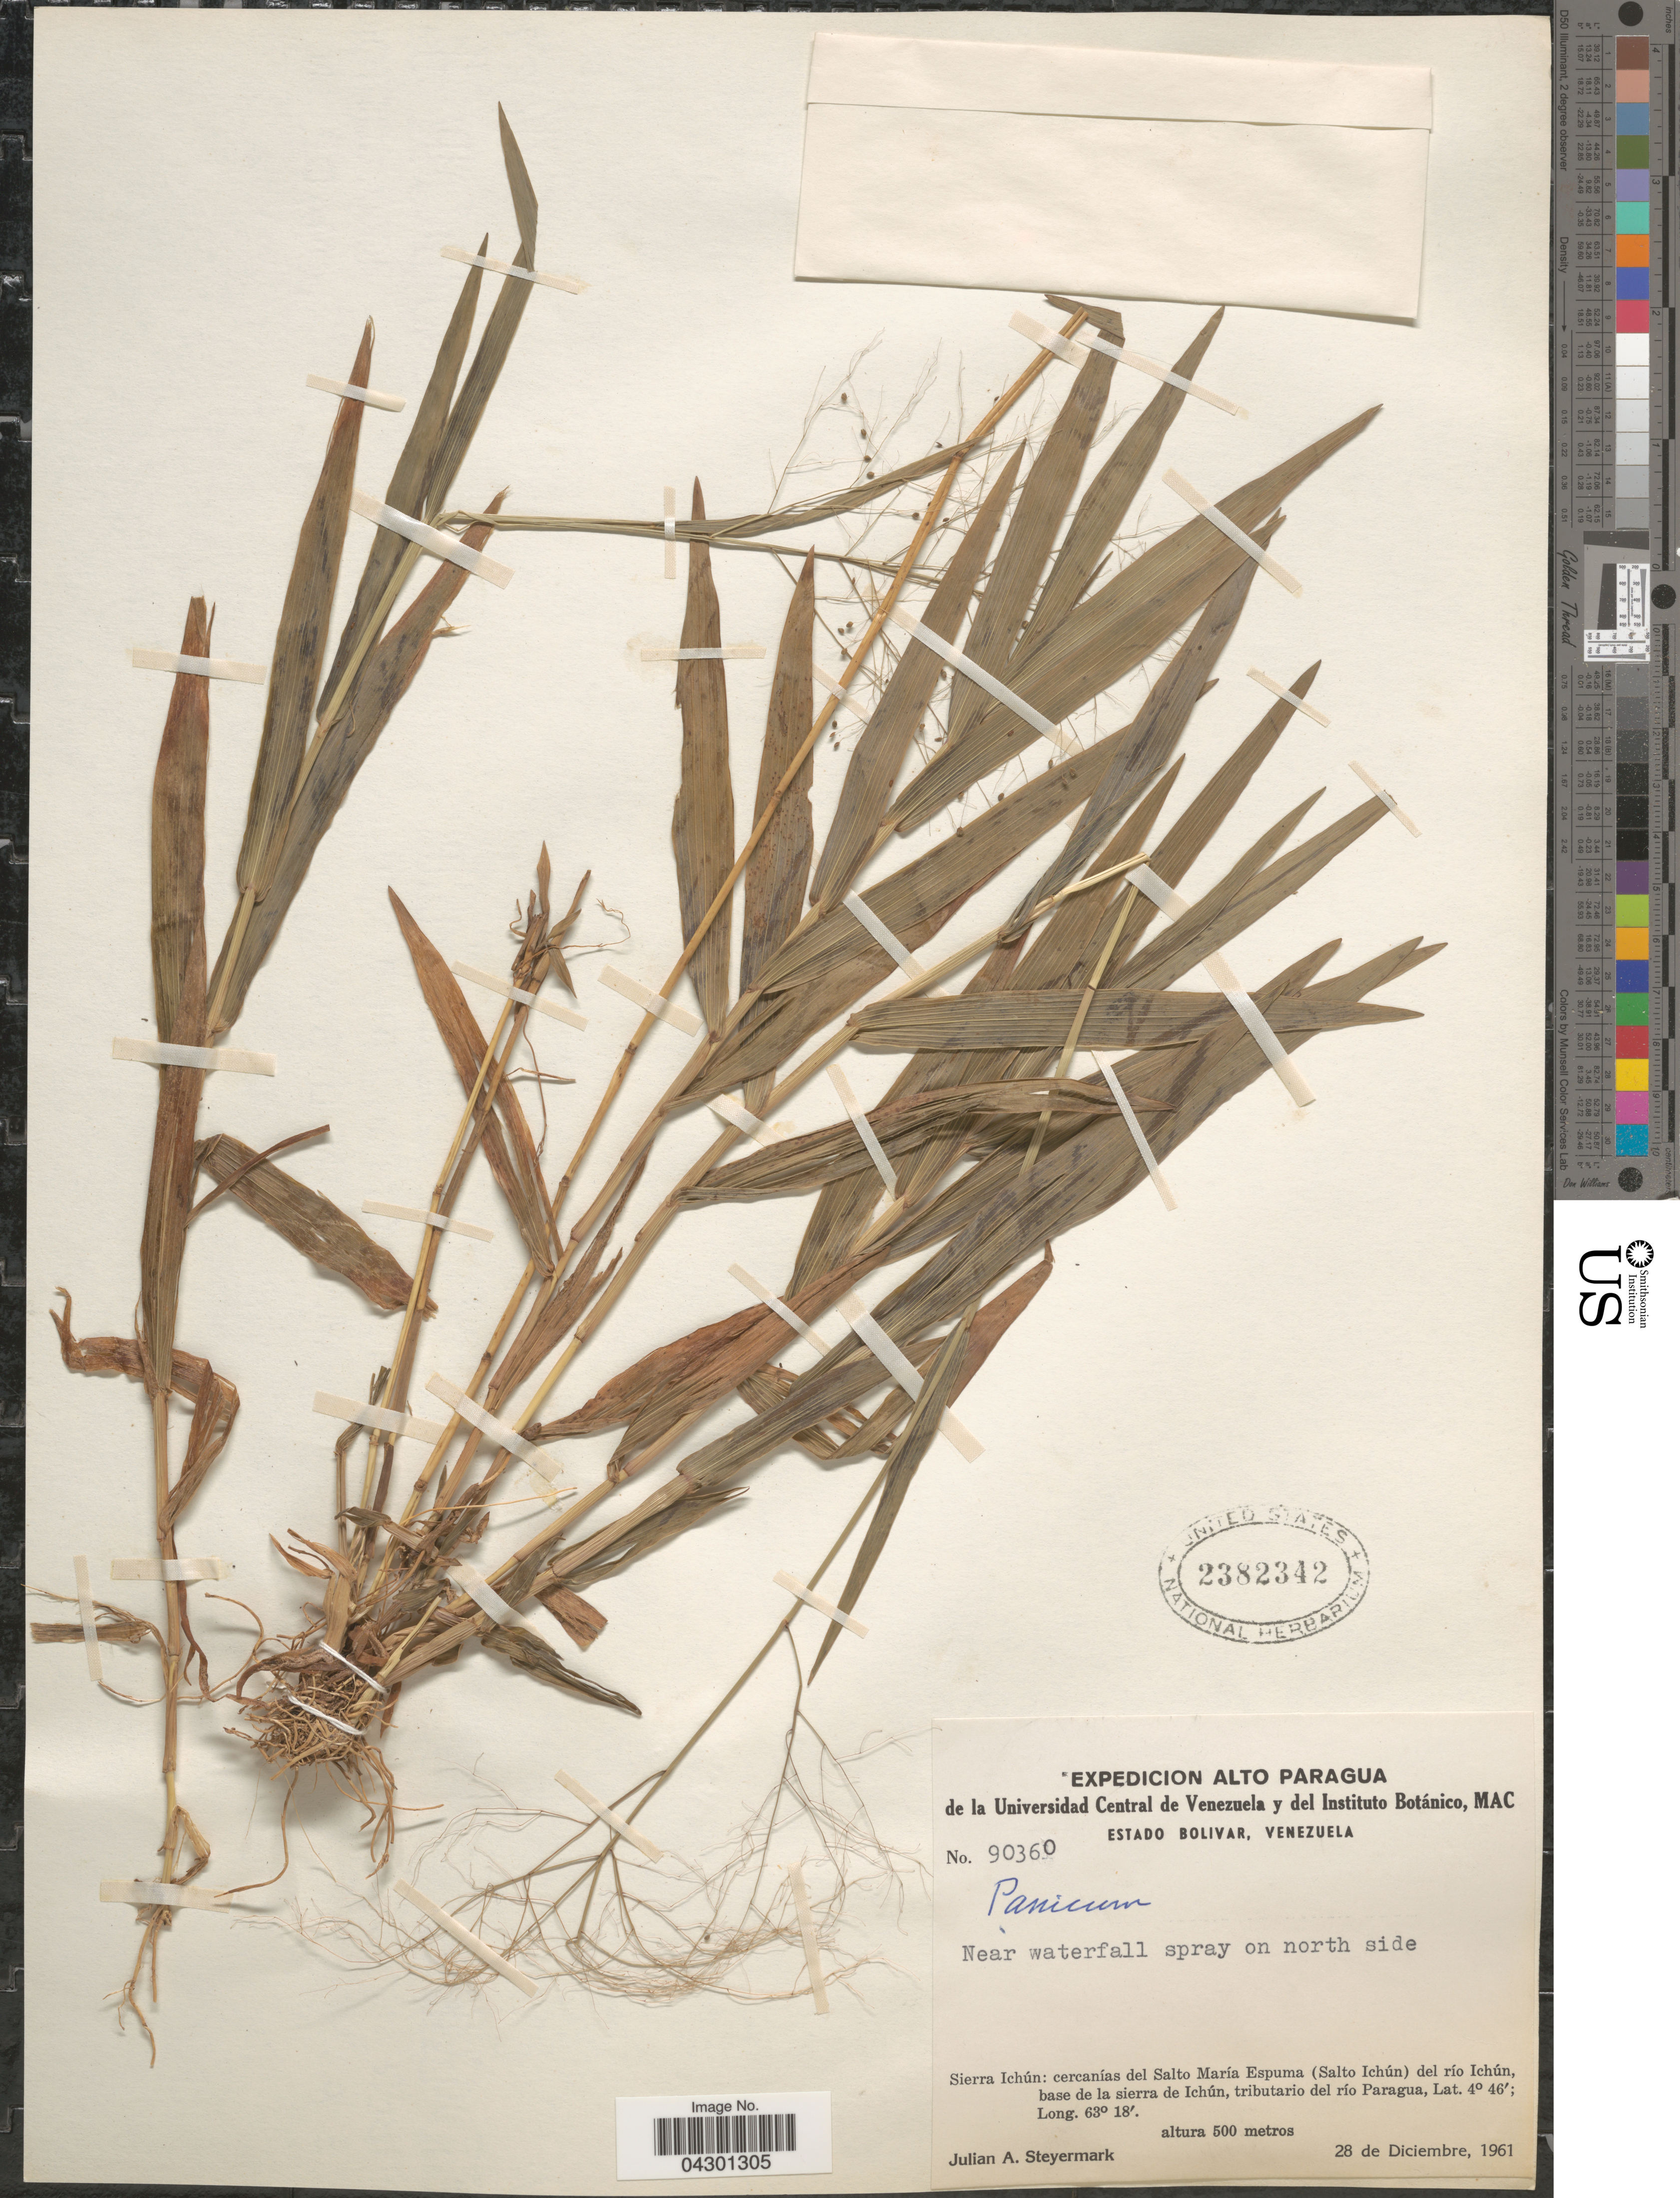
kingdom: Plantae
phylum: Tracheophyta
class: Liliopsida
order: Poales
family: Poaceae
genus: Panicum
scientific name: Panicum sp.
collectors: J. Steyermark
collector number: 90360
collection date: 1961-12-28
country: Venezuela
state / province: Bolivar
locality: Expedicion Alto Paragua. Near waterfall spray on north side. Sierra Ichún: cercanías del Salto María Espuma (Salto Ichún) del río Ichún, base de la sierra de Ichún, tributario del río Paragua.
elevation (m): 500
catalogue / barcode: US 2382342